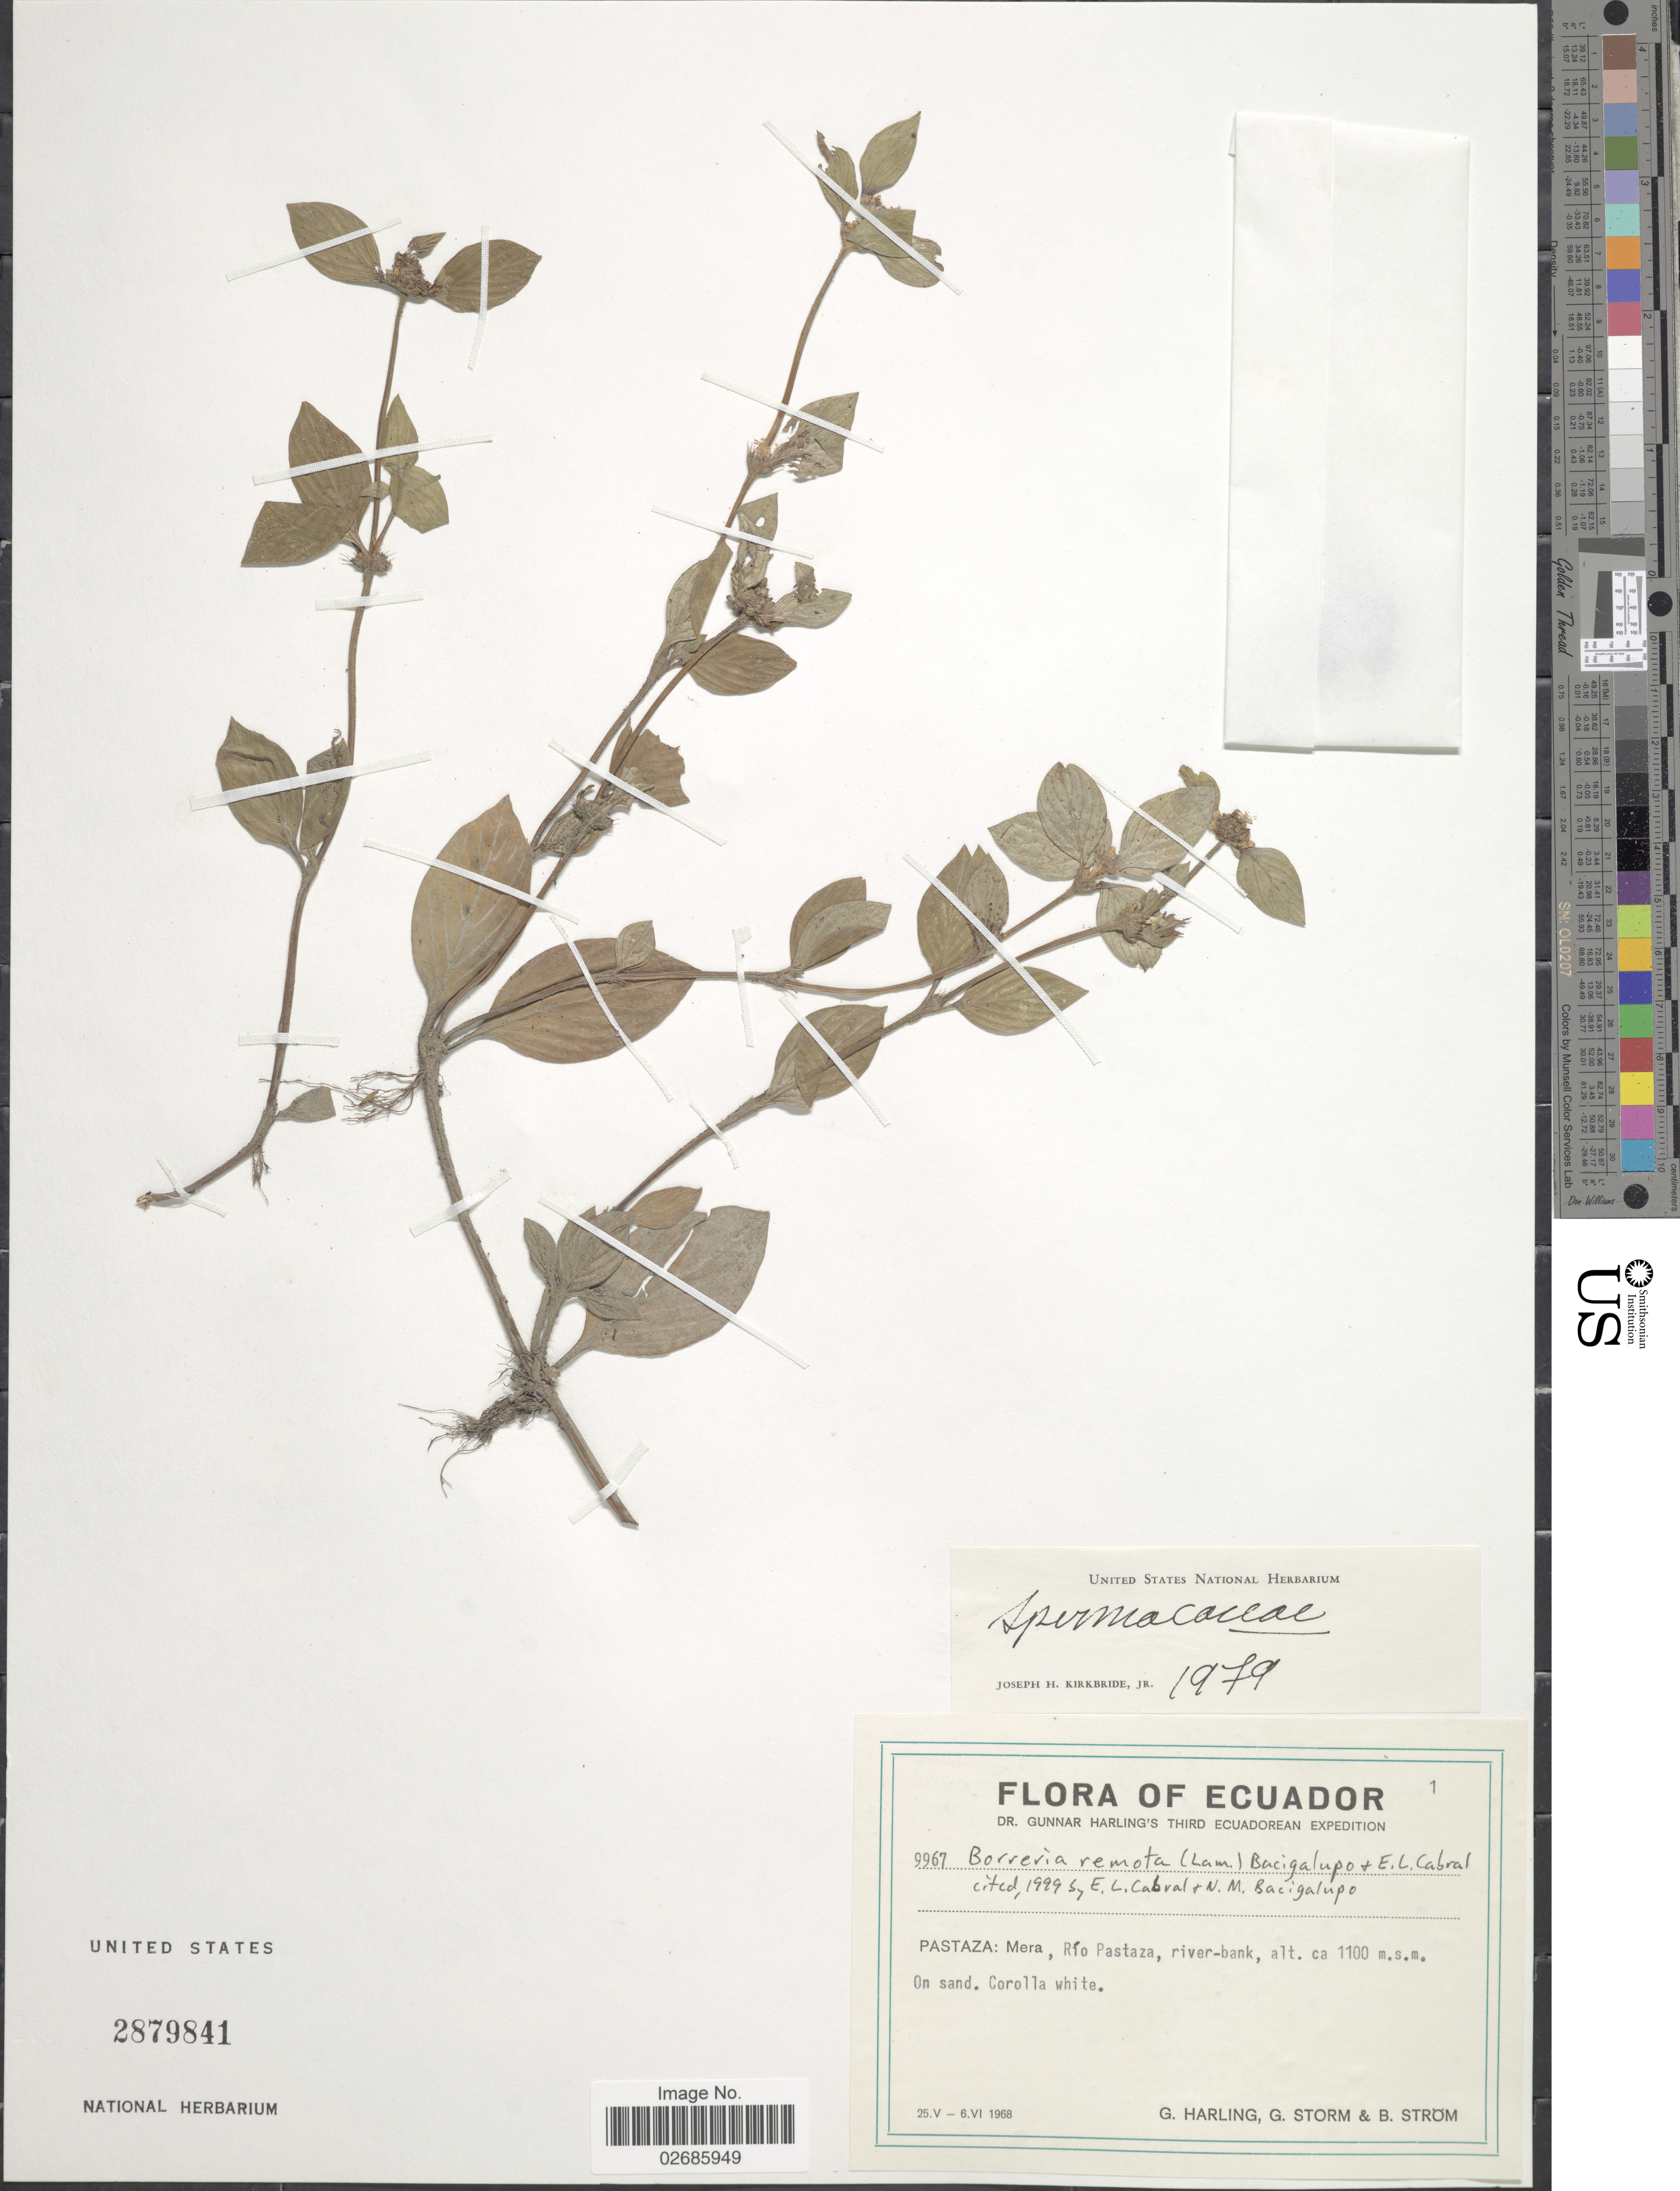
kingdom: Plantae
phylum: Tracheophyta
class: Magnoliopsida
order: Gentianales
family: Rubiaceae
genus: Borreria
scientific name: Borreria remota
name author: (Lam.) Bacigalupo & E.L. Cabral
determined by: Kirkbride, J. H., Jr.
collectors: G. Harling, G. Storm & B. Ström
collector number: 9967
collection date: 1968-05-25/1968-06-06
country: Ecuador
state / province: Pastaza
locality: Mera, Río Pastaza, river-bank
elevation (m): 1100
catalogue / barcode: US 2879841